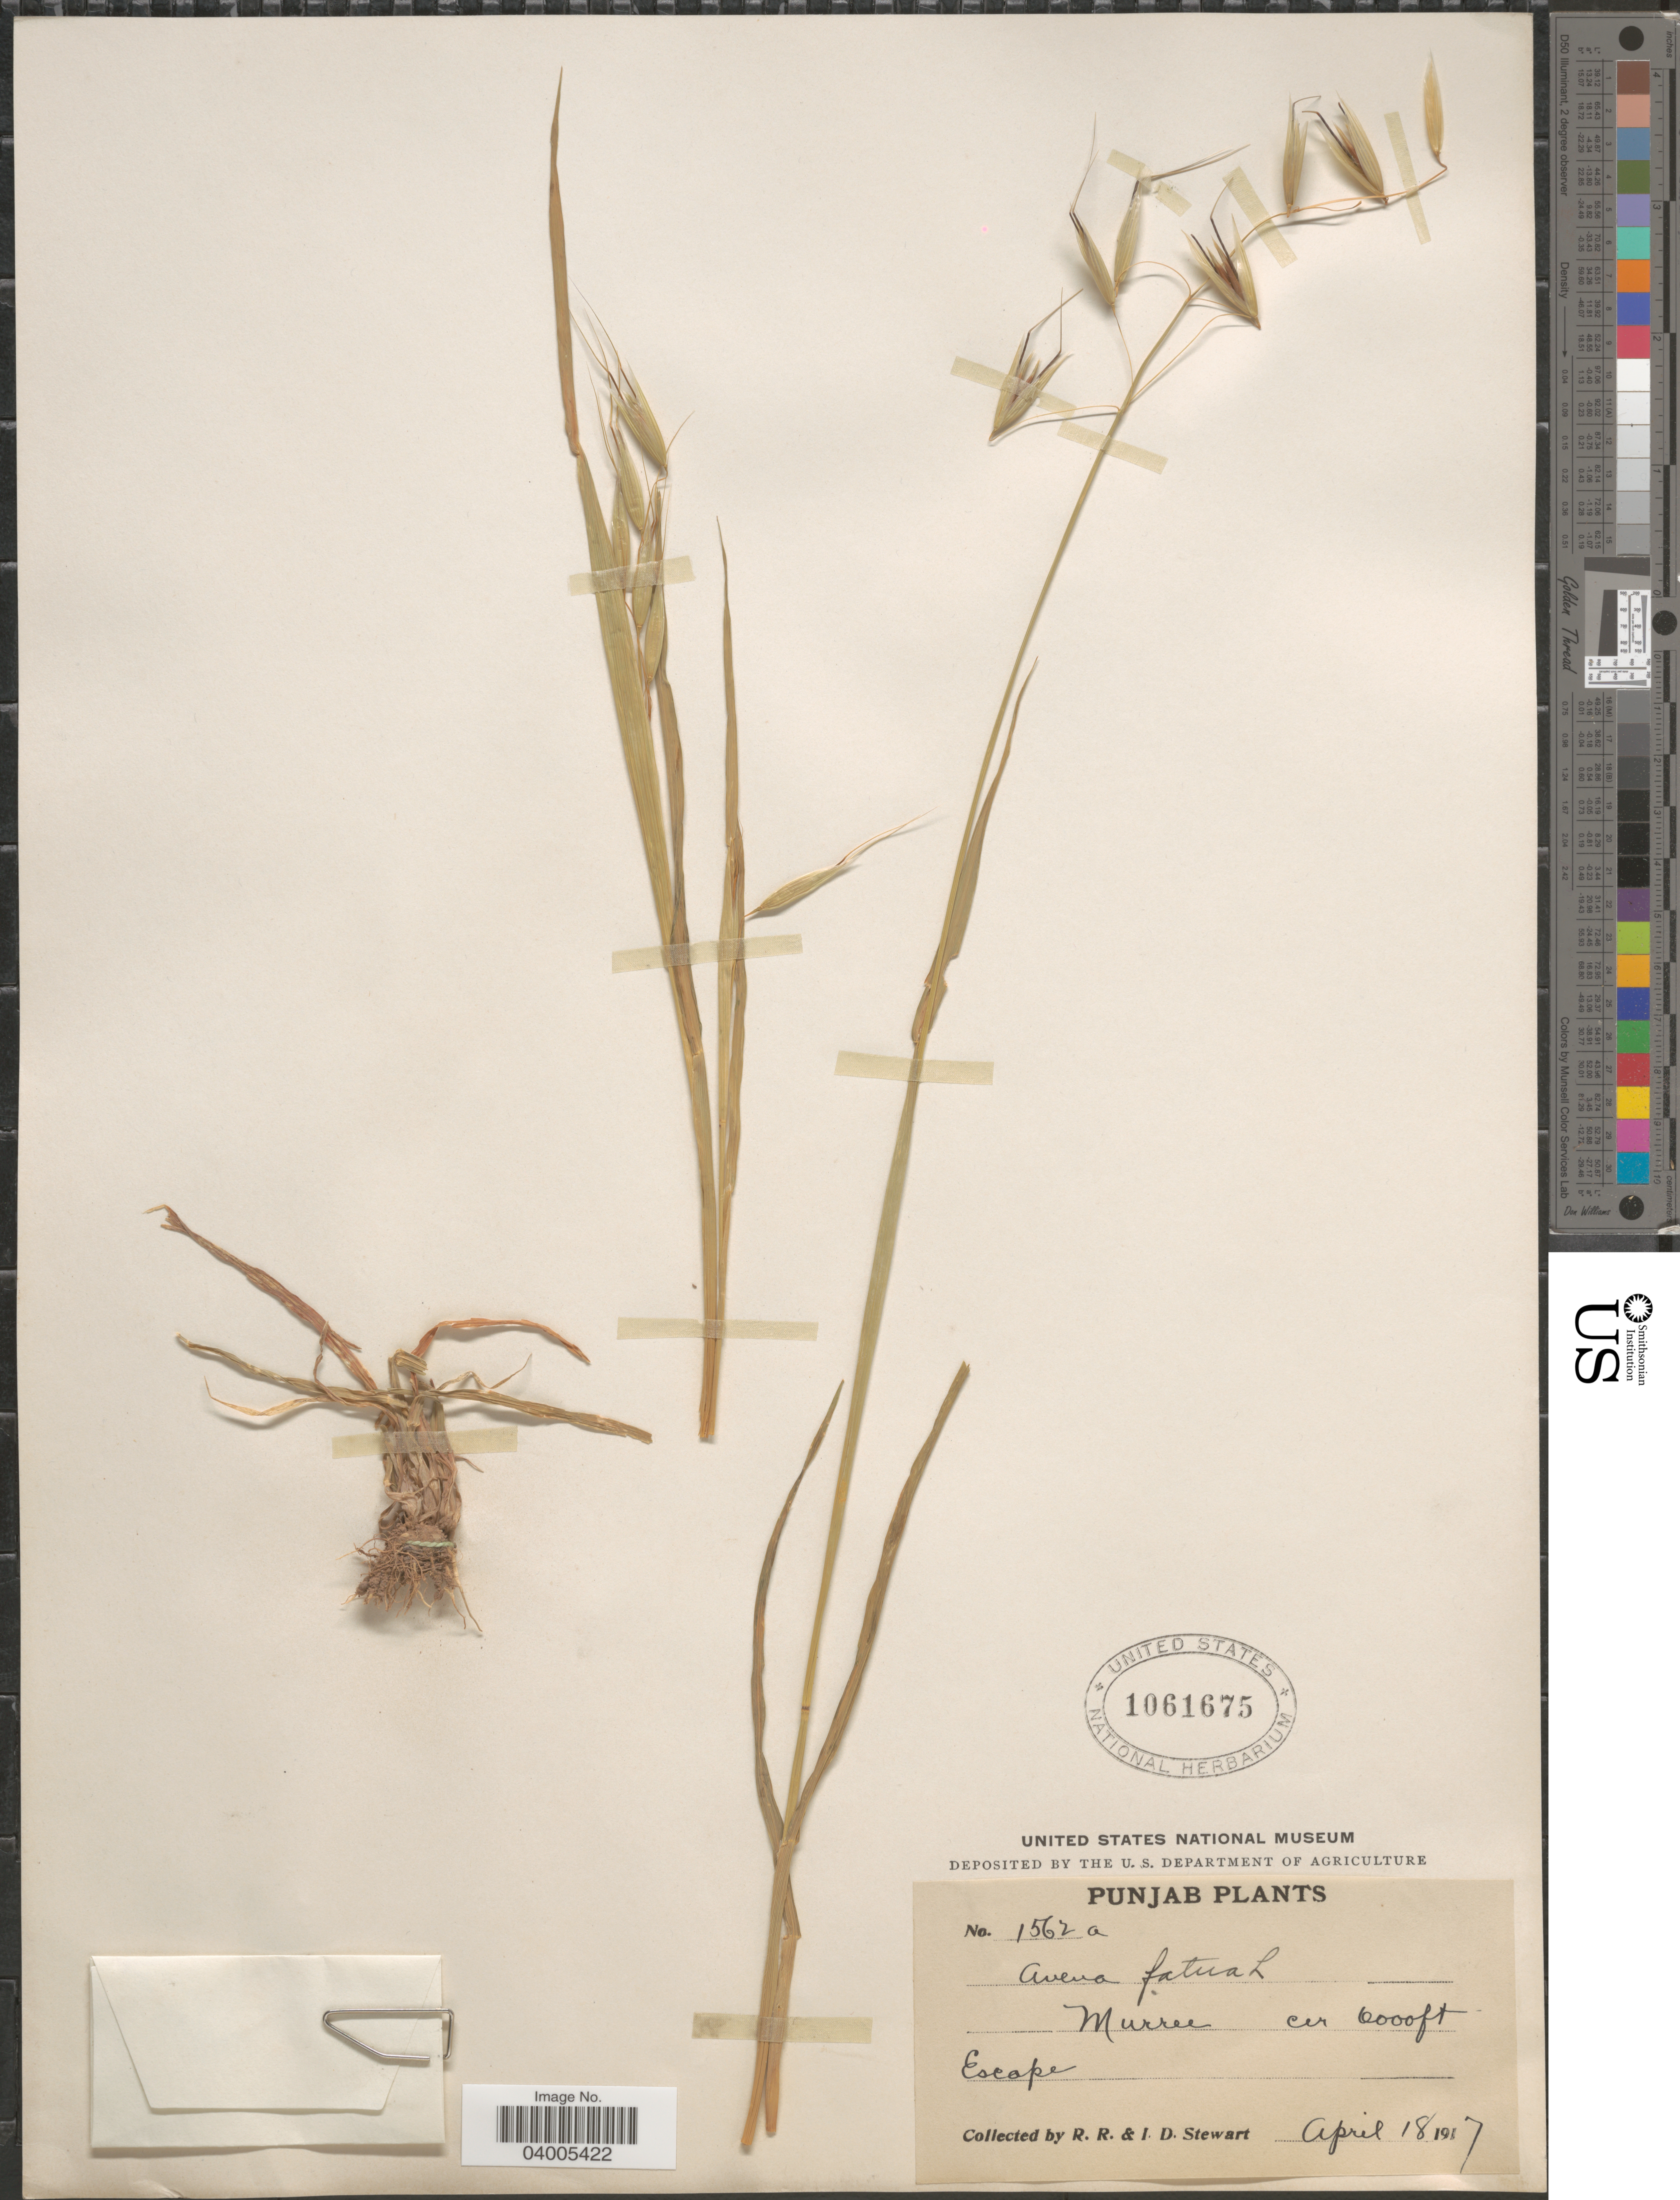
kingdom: Plantae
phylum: Tracheophyta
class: Liliopsida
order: Poales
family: Poaceae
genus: Avena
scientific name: Avena fatua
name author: L.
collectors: R. Stewart & I. Stewart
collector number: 1562a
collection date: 1917-04-18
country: Pakistan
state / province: Punjab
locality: Murree.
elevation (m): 1829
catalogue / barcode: US 1061675